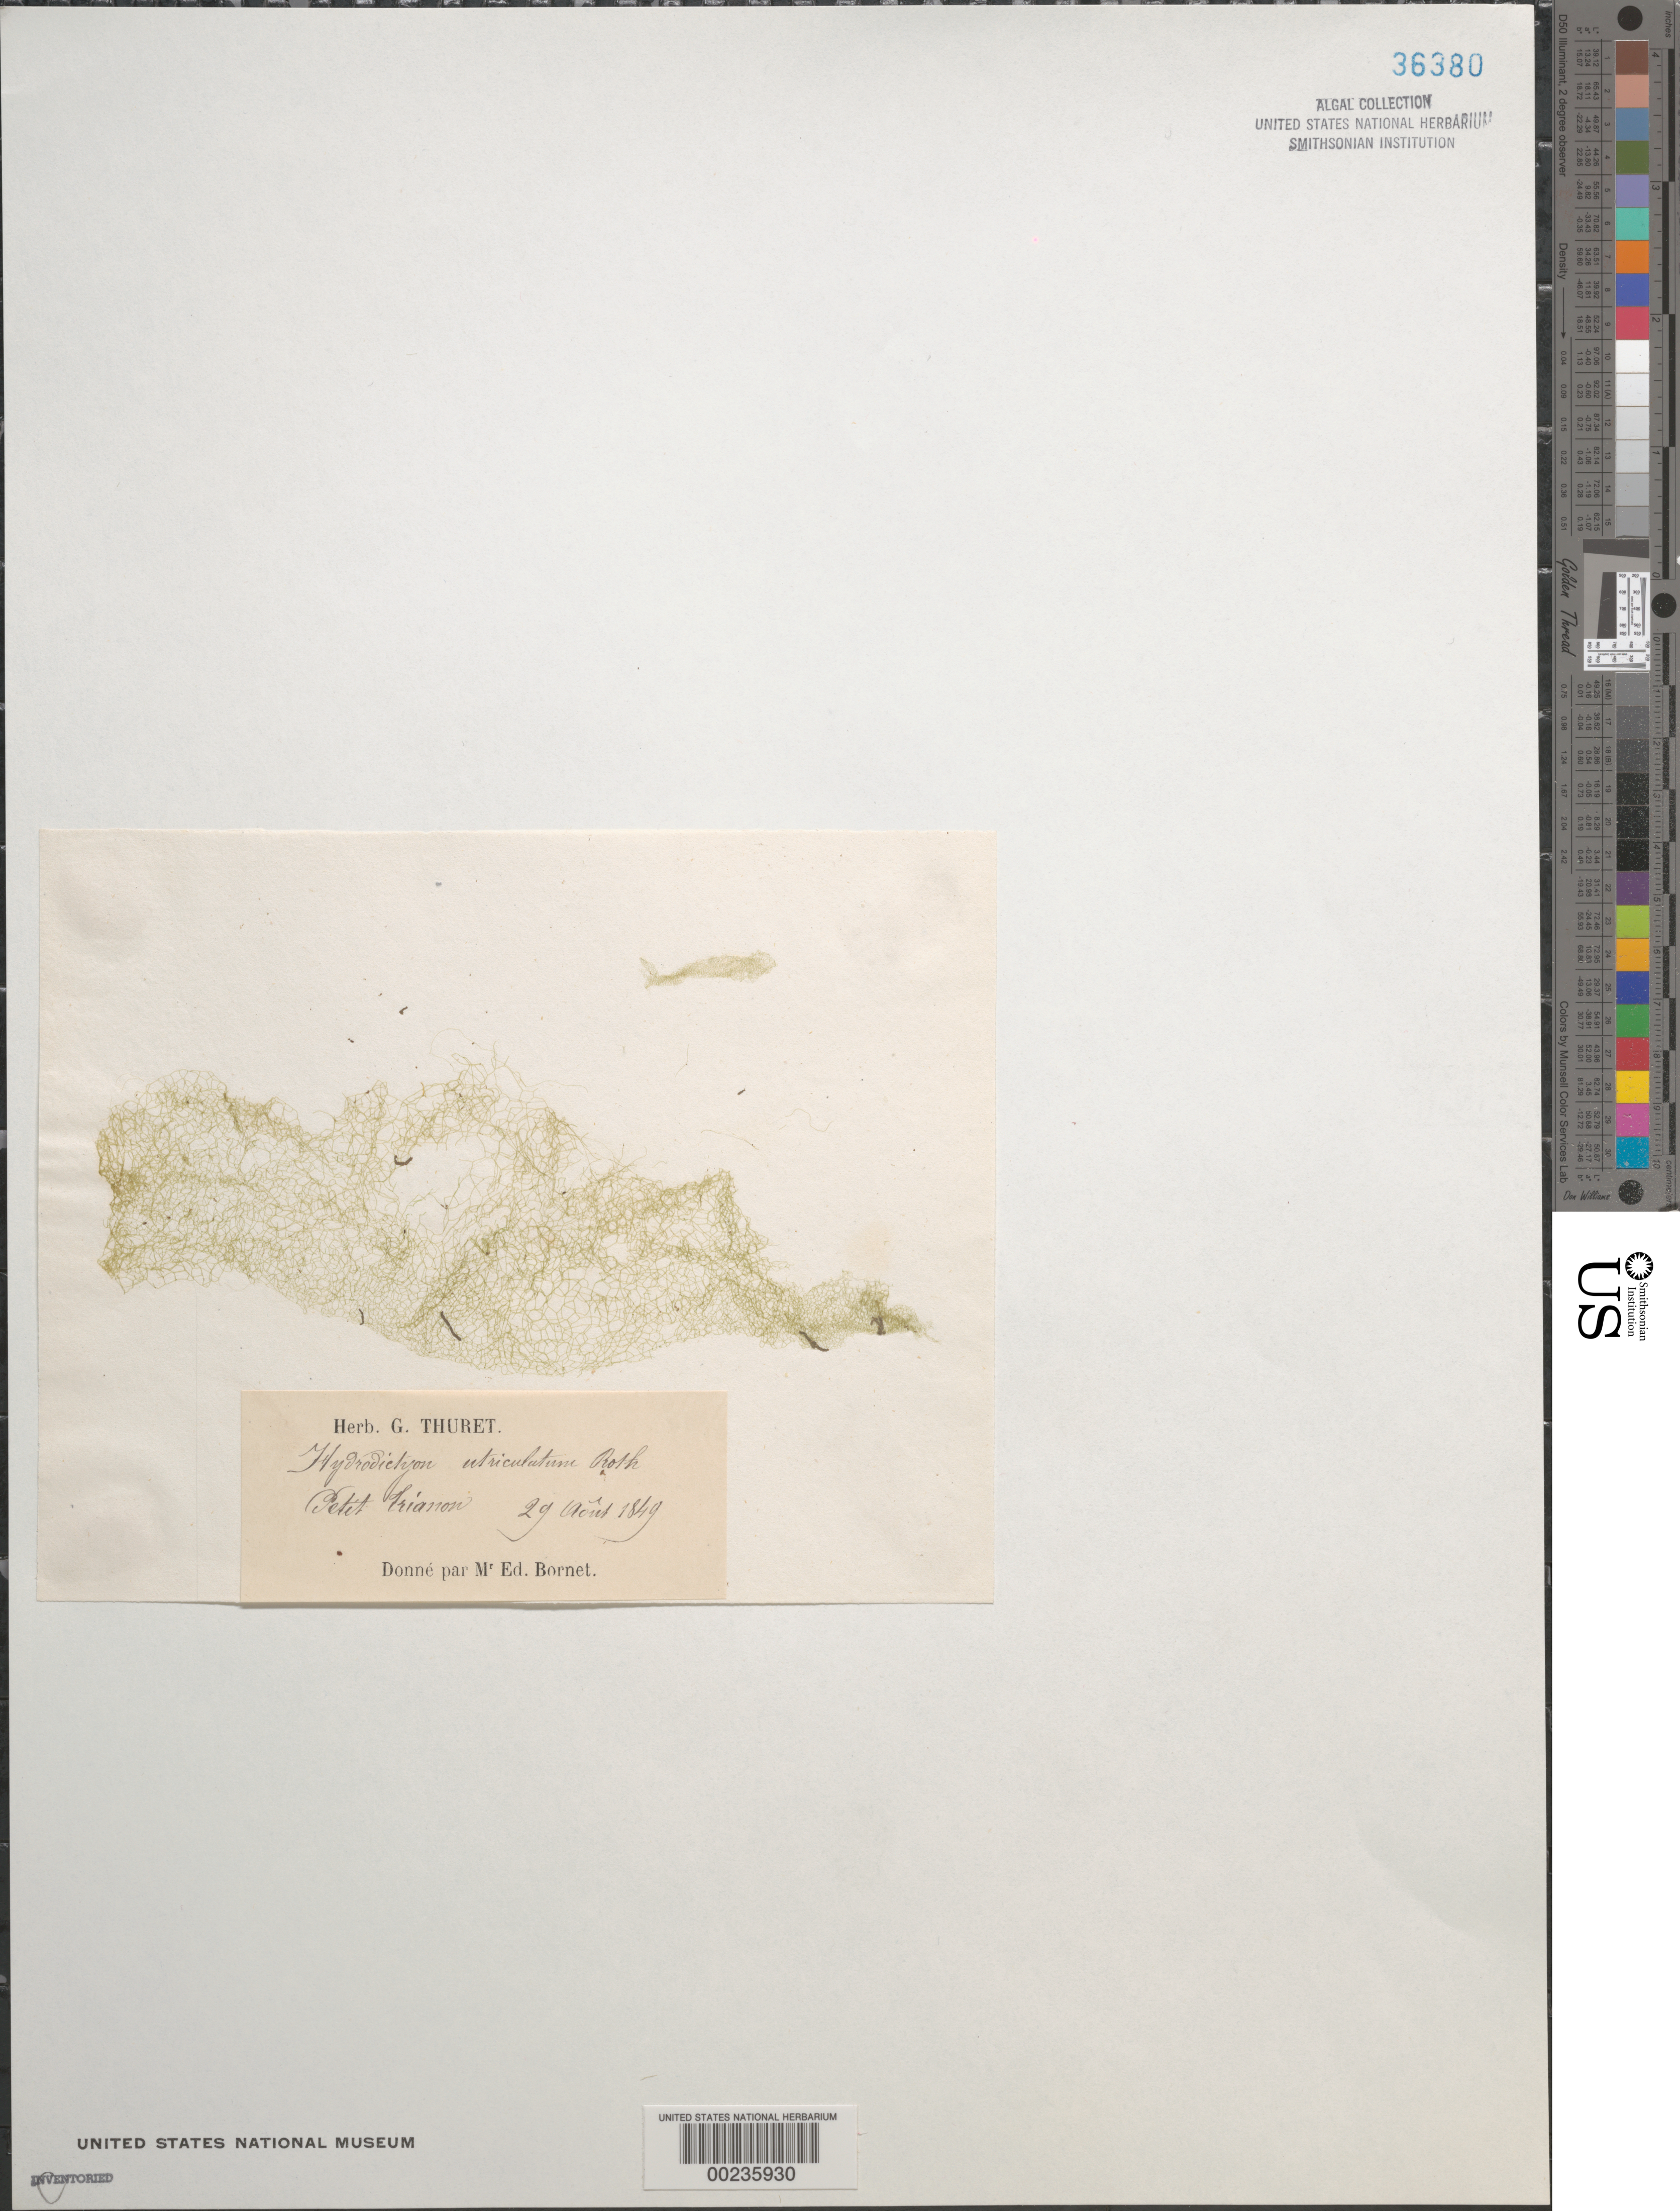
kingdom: Plantae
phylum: Chlorophyta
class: Chlorophyceae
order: Sphaeropleales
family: Hydrodictyaceae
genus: Hydrodictyon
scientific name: Hydrodictyon reticulatum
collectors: Thuret, G. (herbarium)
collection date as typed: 29 Aug 1849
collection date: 1849-08-29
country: France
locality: Petit Trianon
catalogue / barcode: US 36380